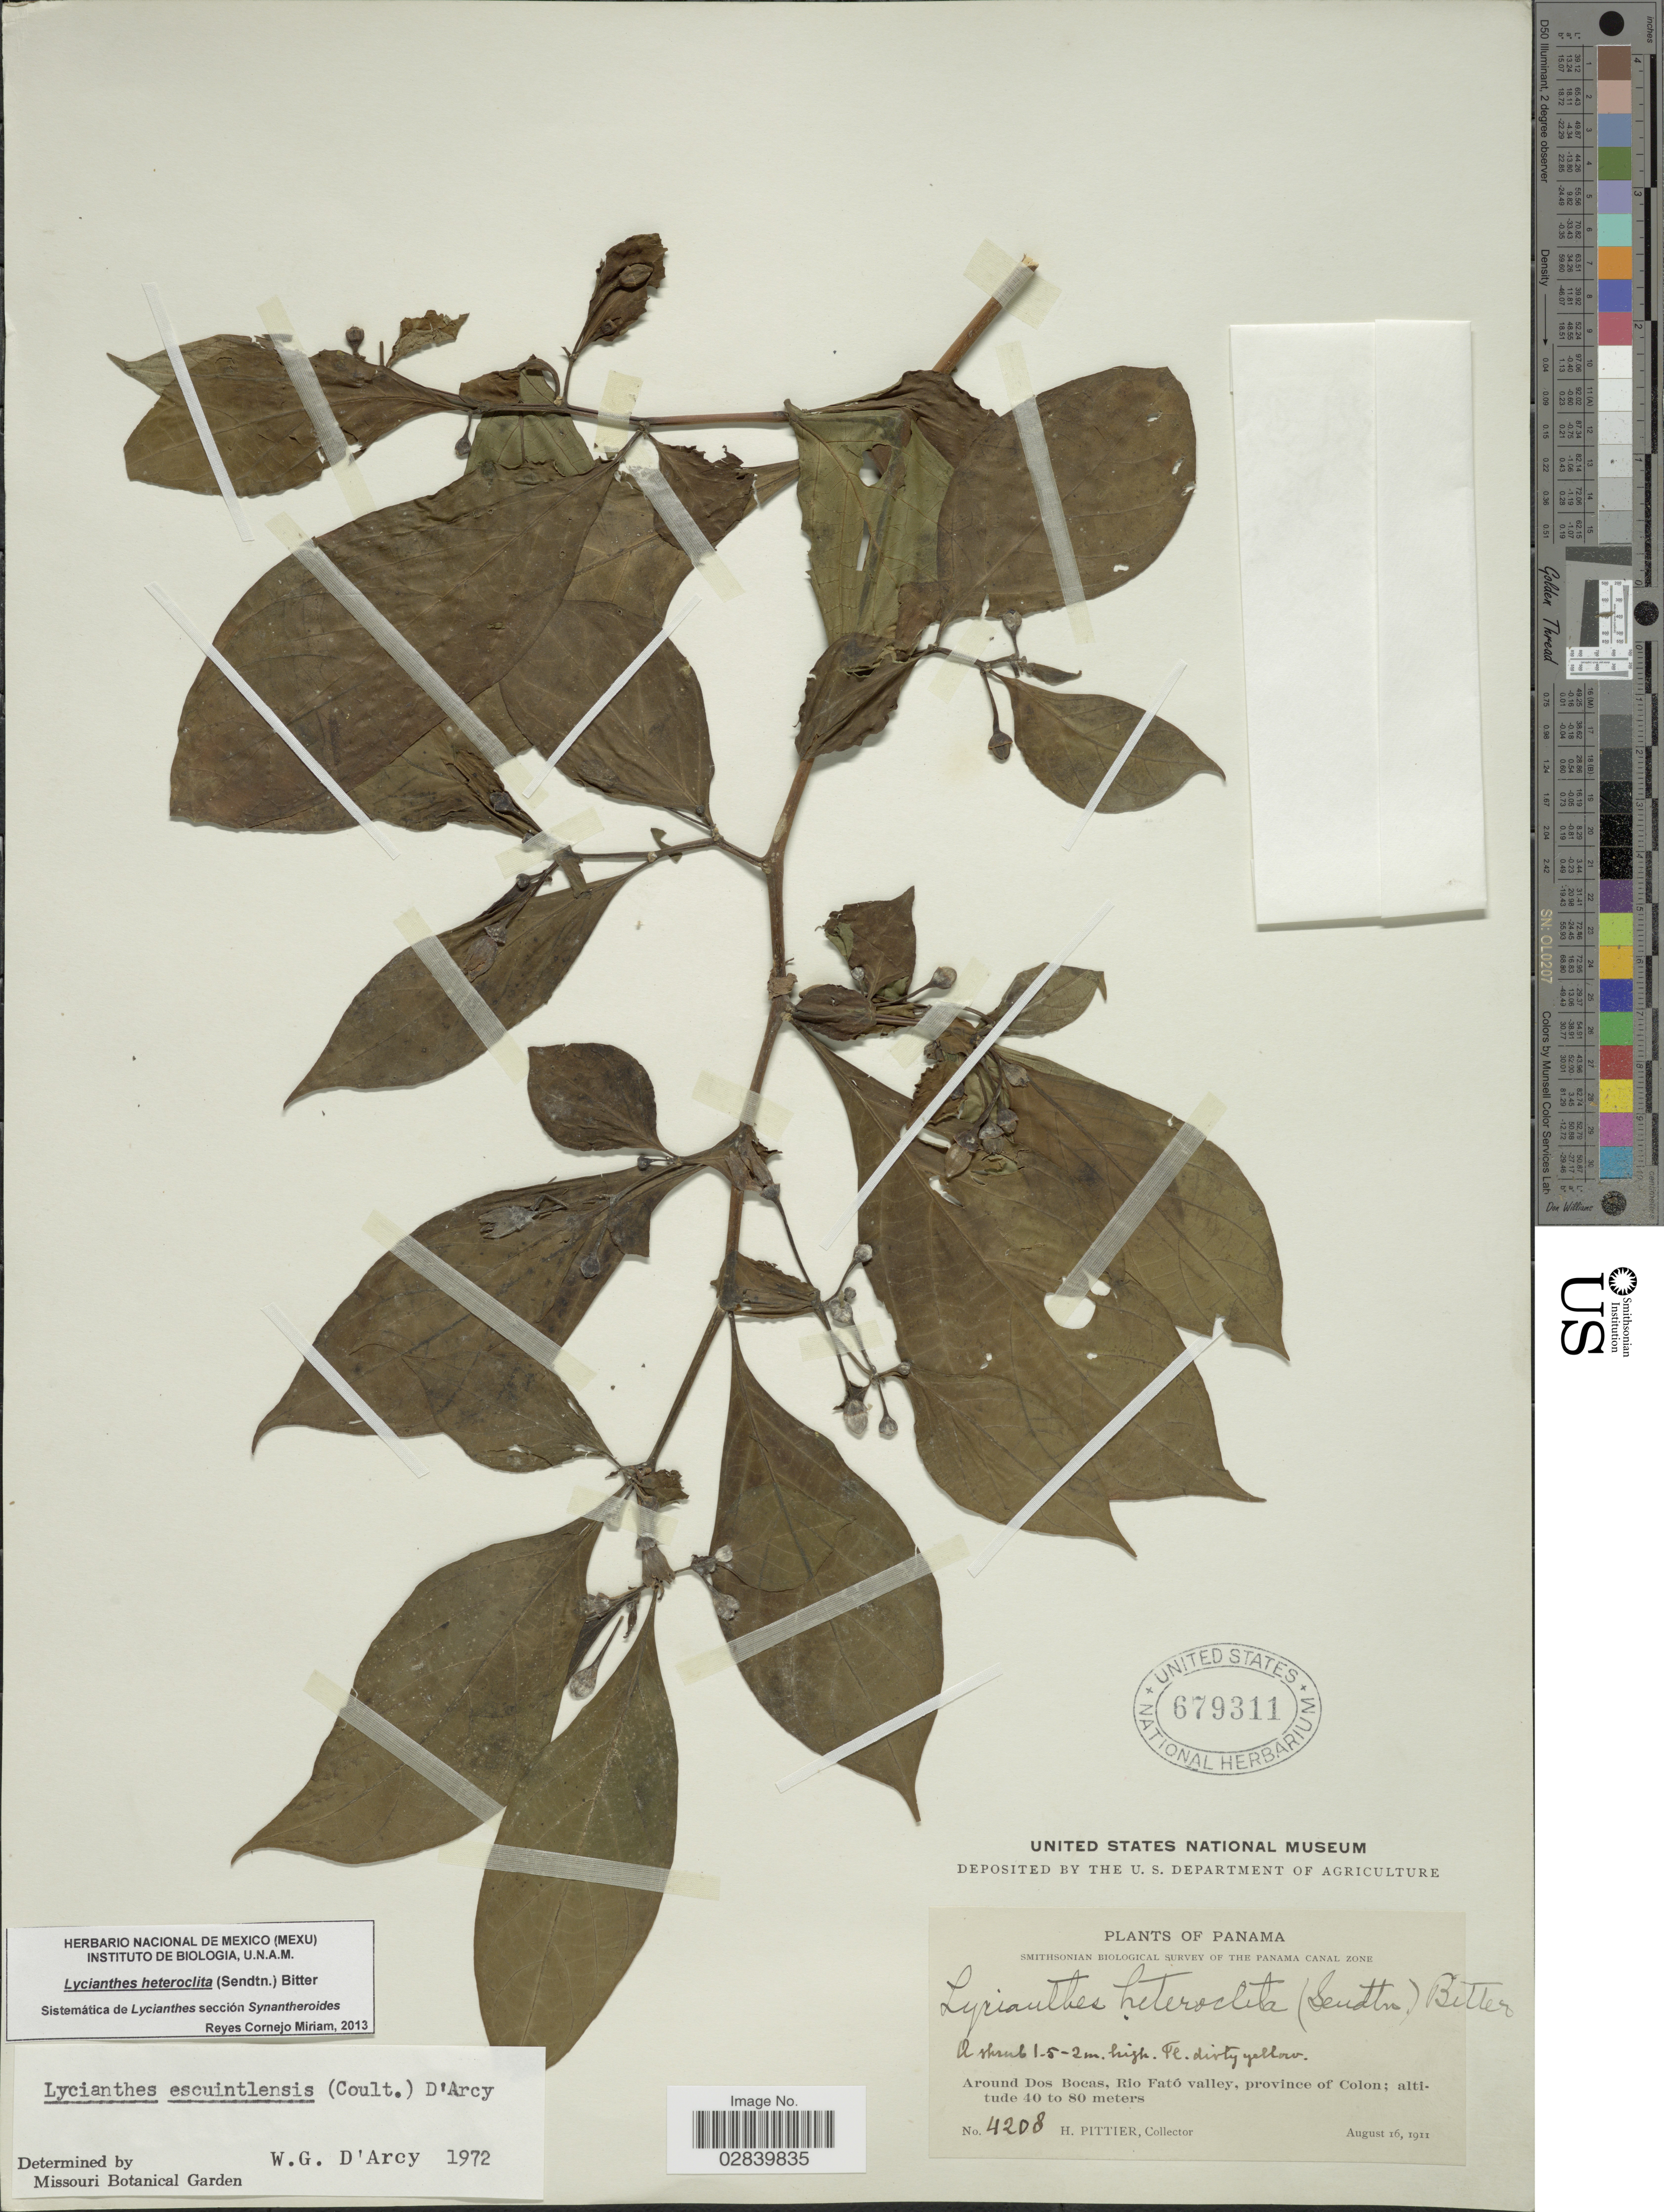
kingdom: Plantae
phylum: Tracheophyta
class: Magnoliopsida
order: Solanales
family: Solanaceae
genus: Lycianthes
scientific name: Lycianthes heteroclita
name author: (Sendtn.) Bitter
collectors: H. F. Pittier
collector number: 4208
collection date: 1911-08-16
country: Panama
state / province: Colón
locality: Around Dos Bocas, Rio Fató valley.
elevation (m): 40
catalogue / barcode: US 679311